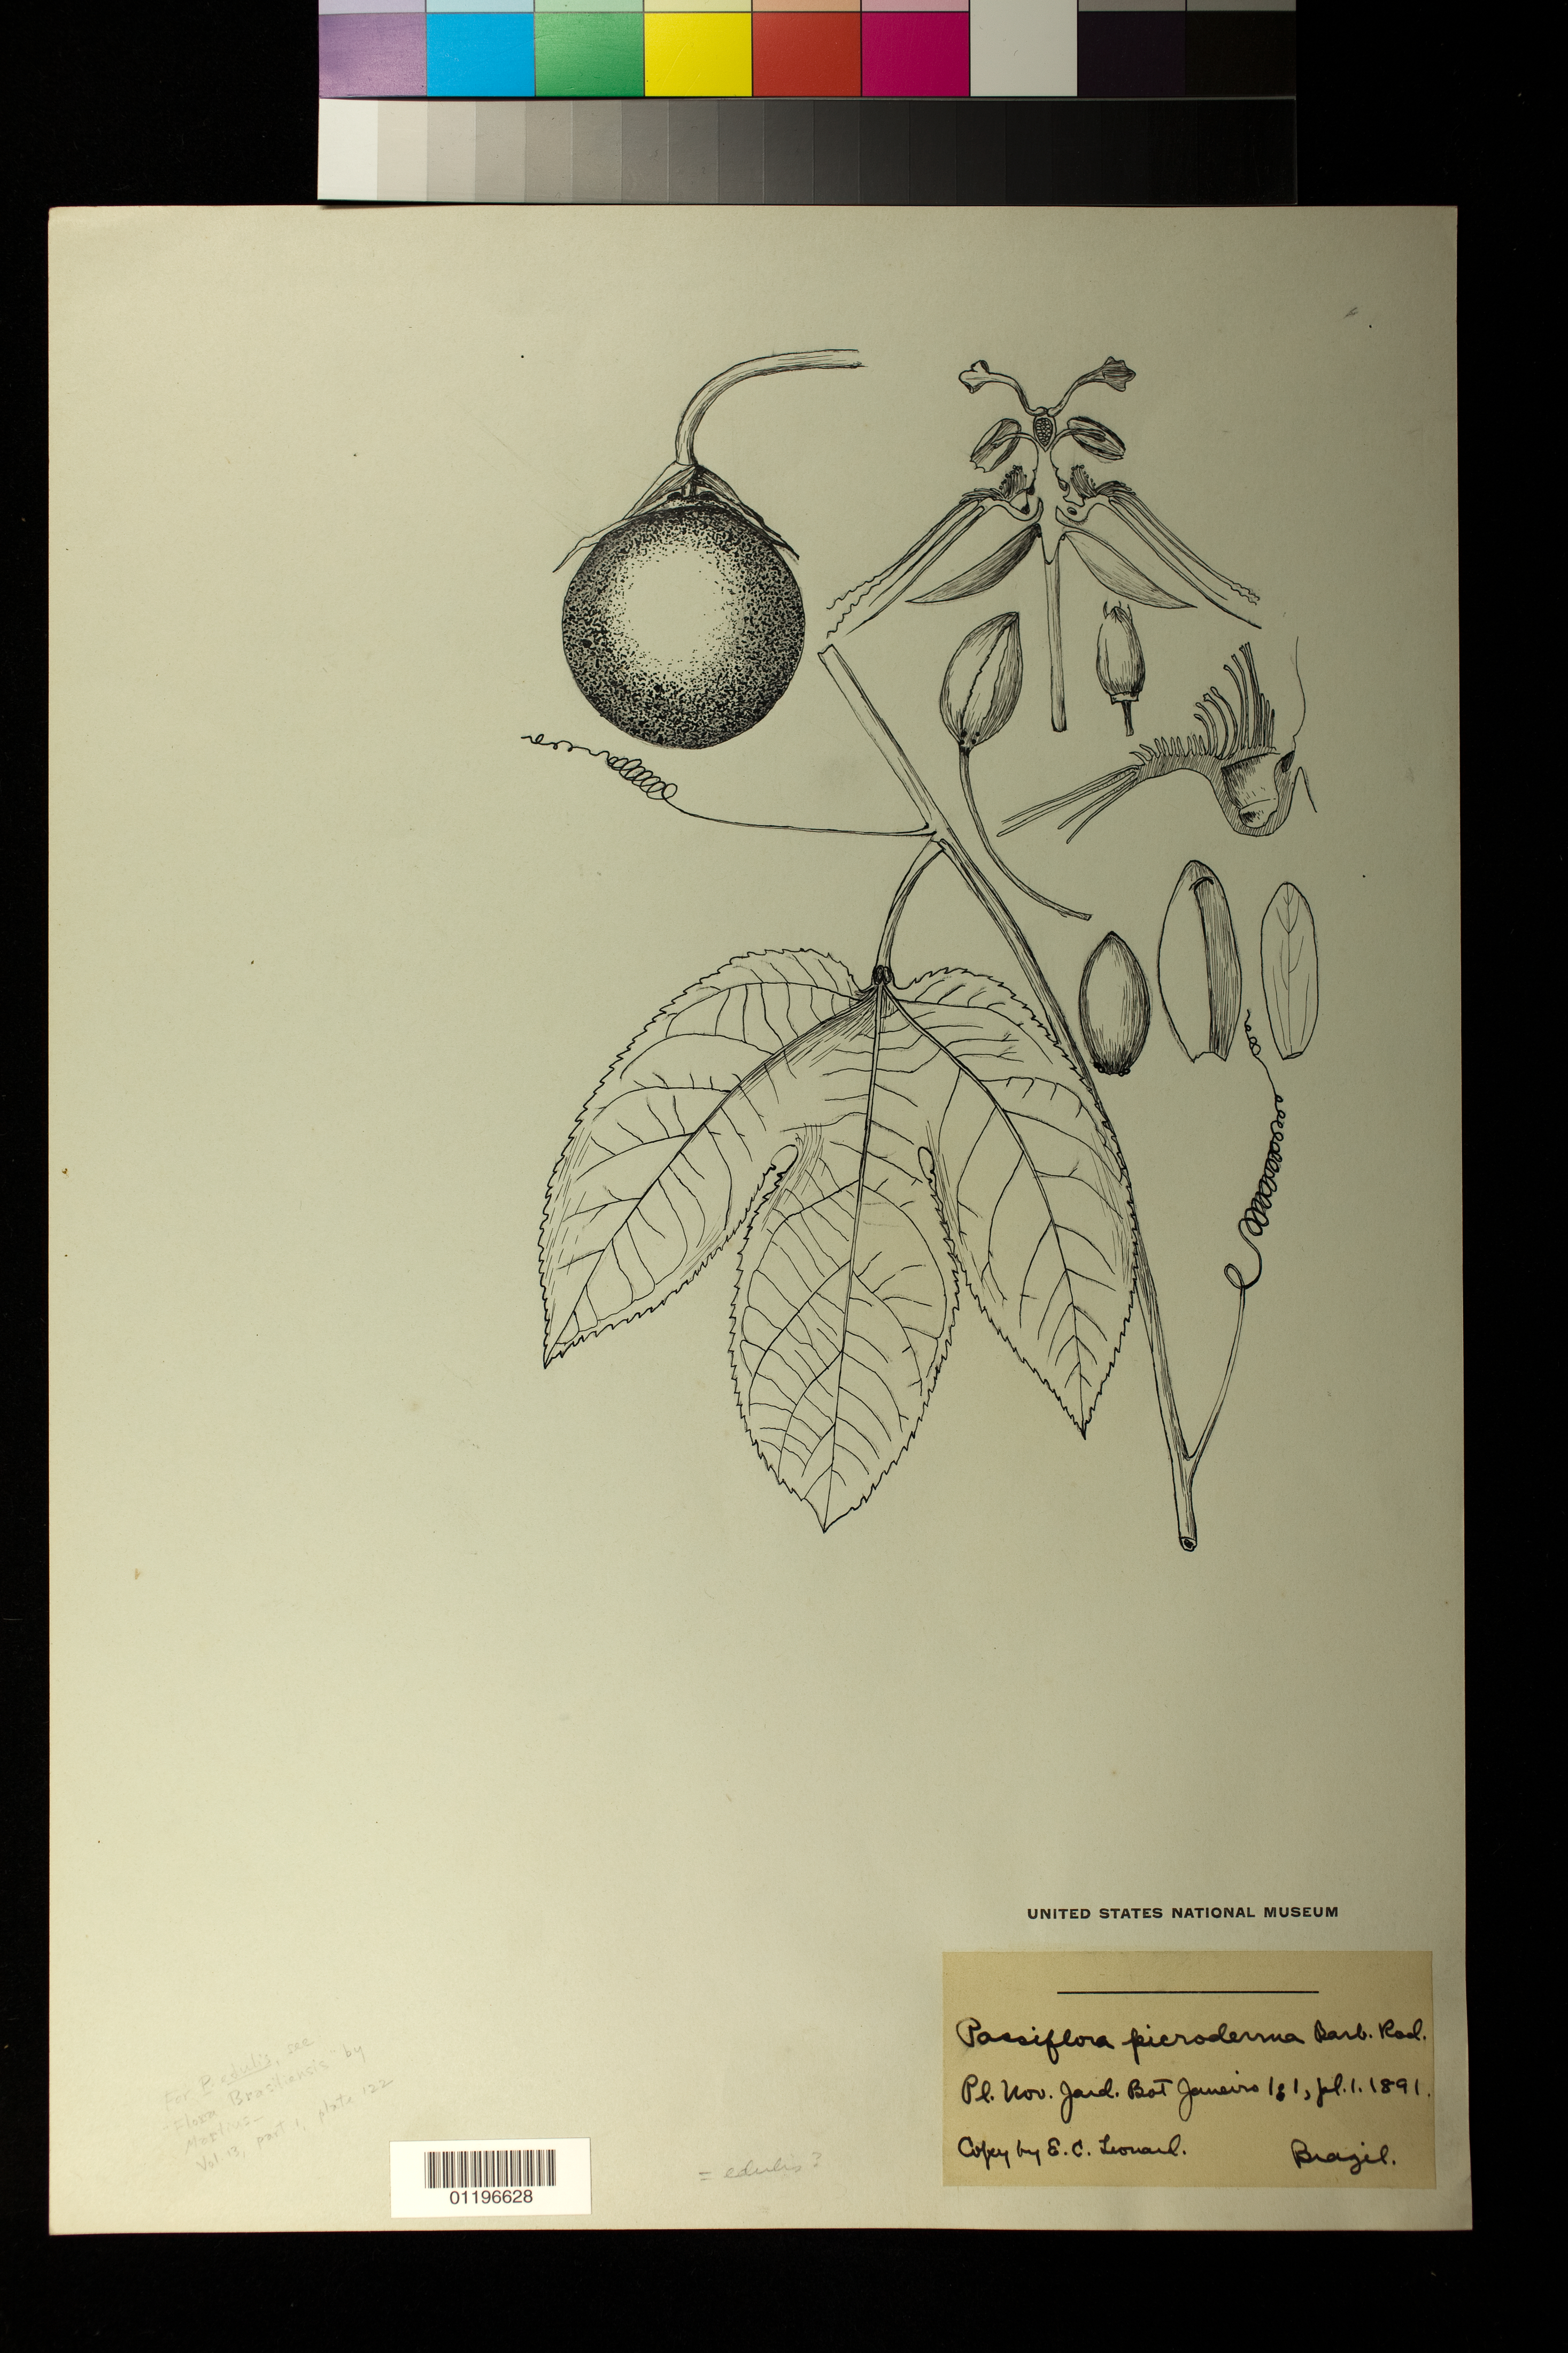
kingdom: Plantae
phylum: Tracheophyta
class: Magnoliopsida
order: Malpighiales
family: Passifloraceae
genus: Passiflora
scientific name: Passiflora edulis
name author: Sims